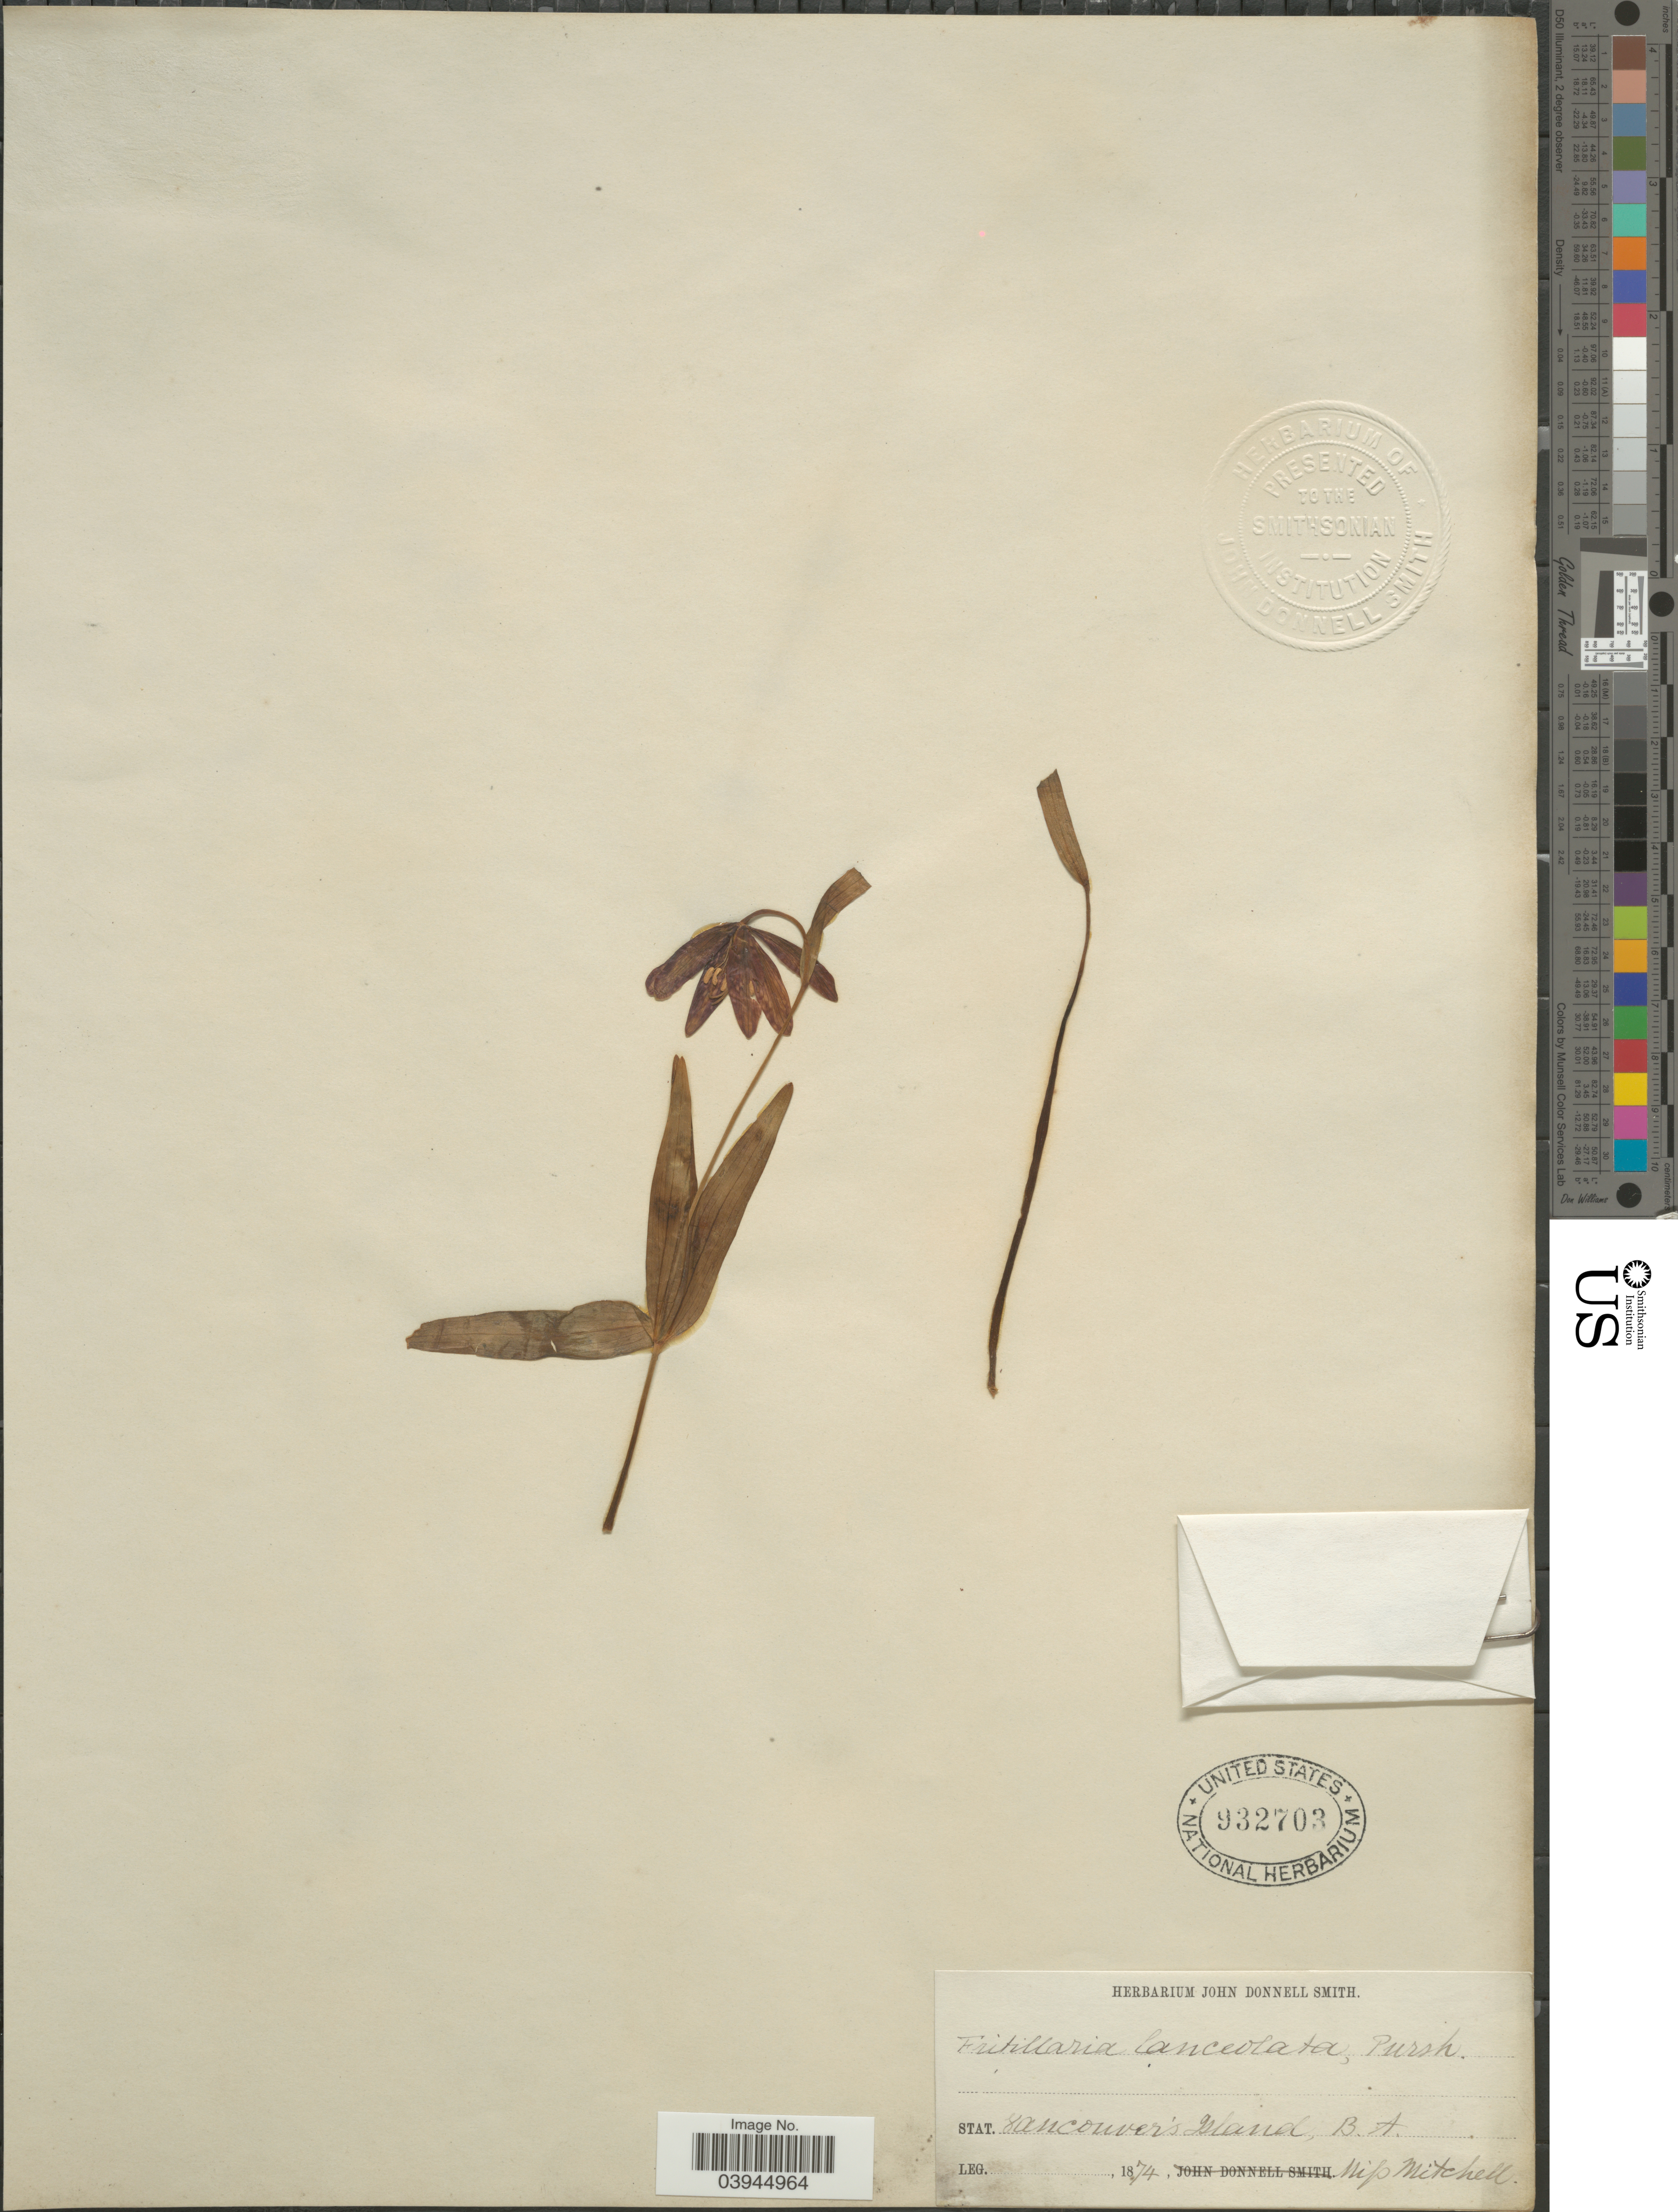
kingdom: Plantae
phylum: Tracheophyta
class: Liliopsida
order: Liliales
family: Liliaceae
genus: Fritillaria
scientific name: Fritillaria affinis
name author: (Schult. & Schult. f.) Sealy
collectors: Mitchell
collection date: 1874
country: Canada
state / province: British Columbia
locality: Stat. Vancouver's Island, B. A.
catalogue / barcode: US 932703